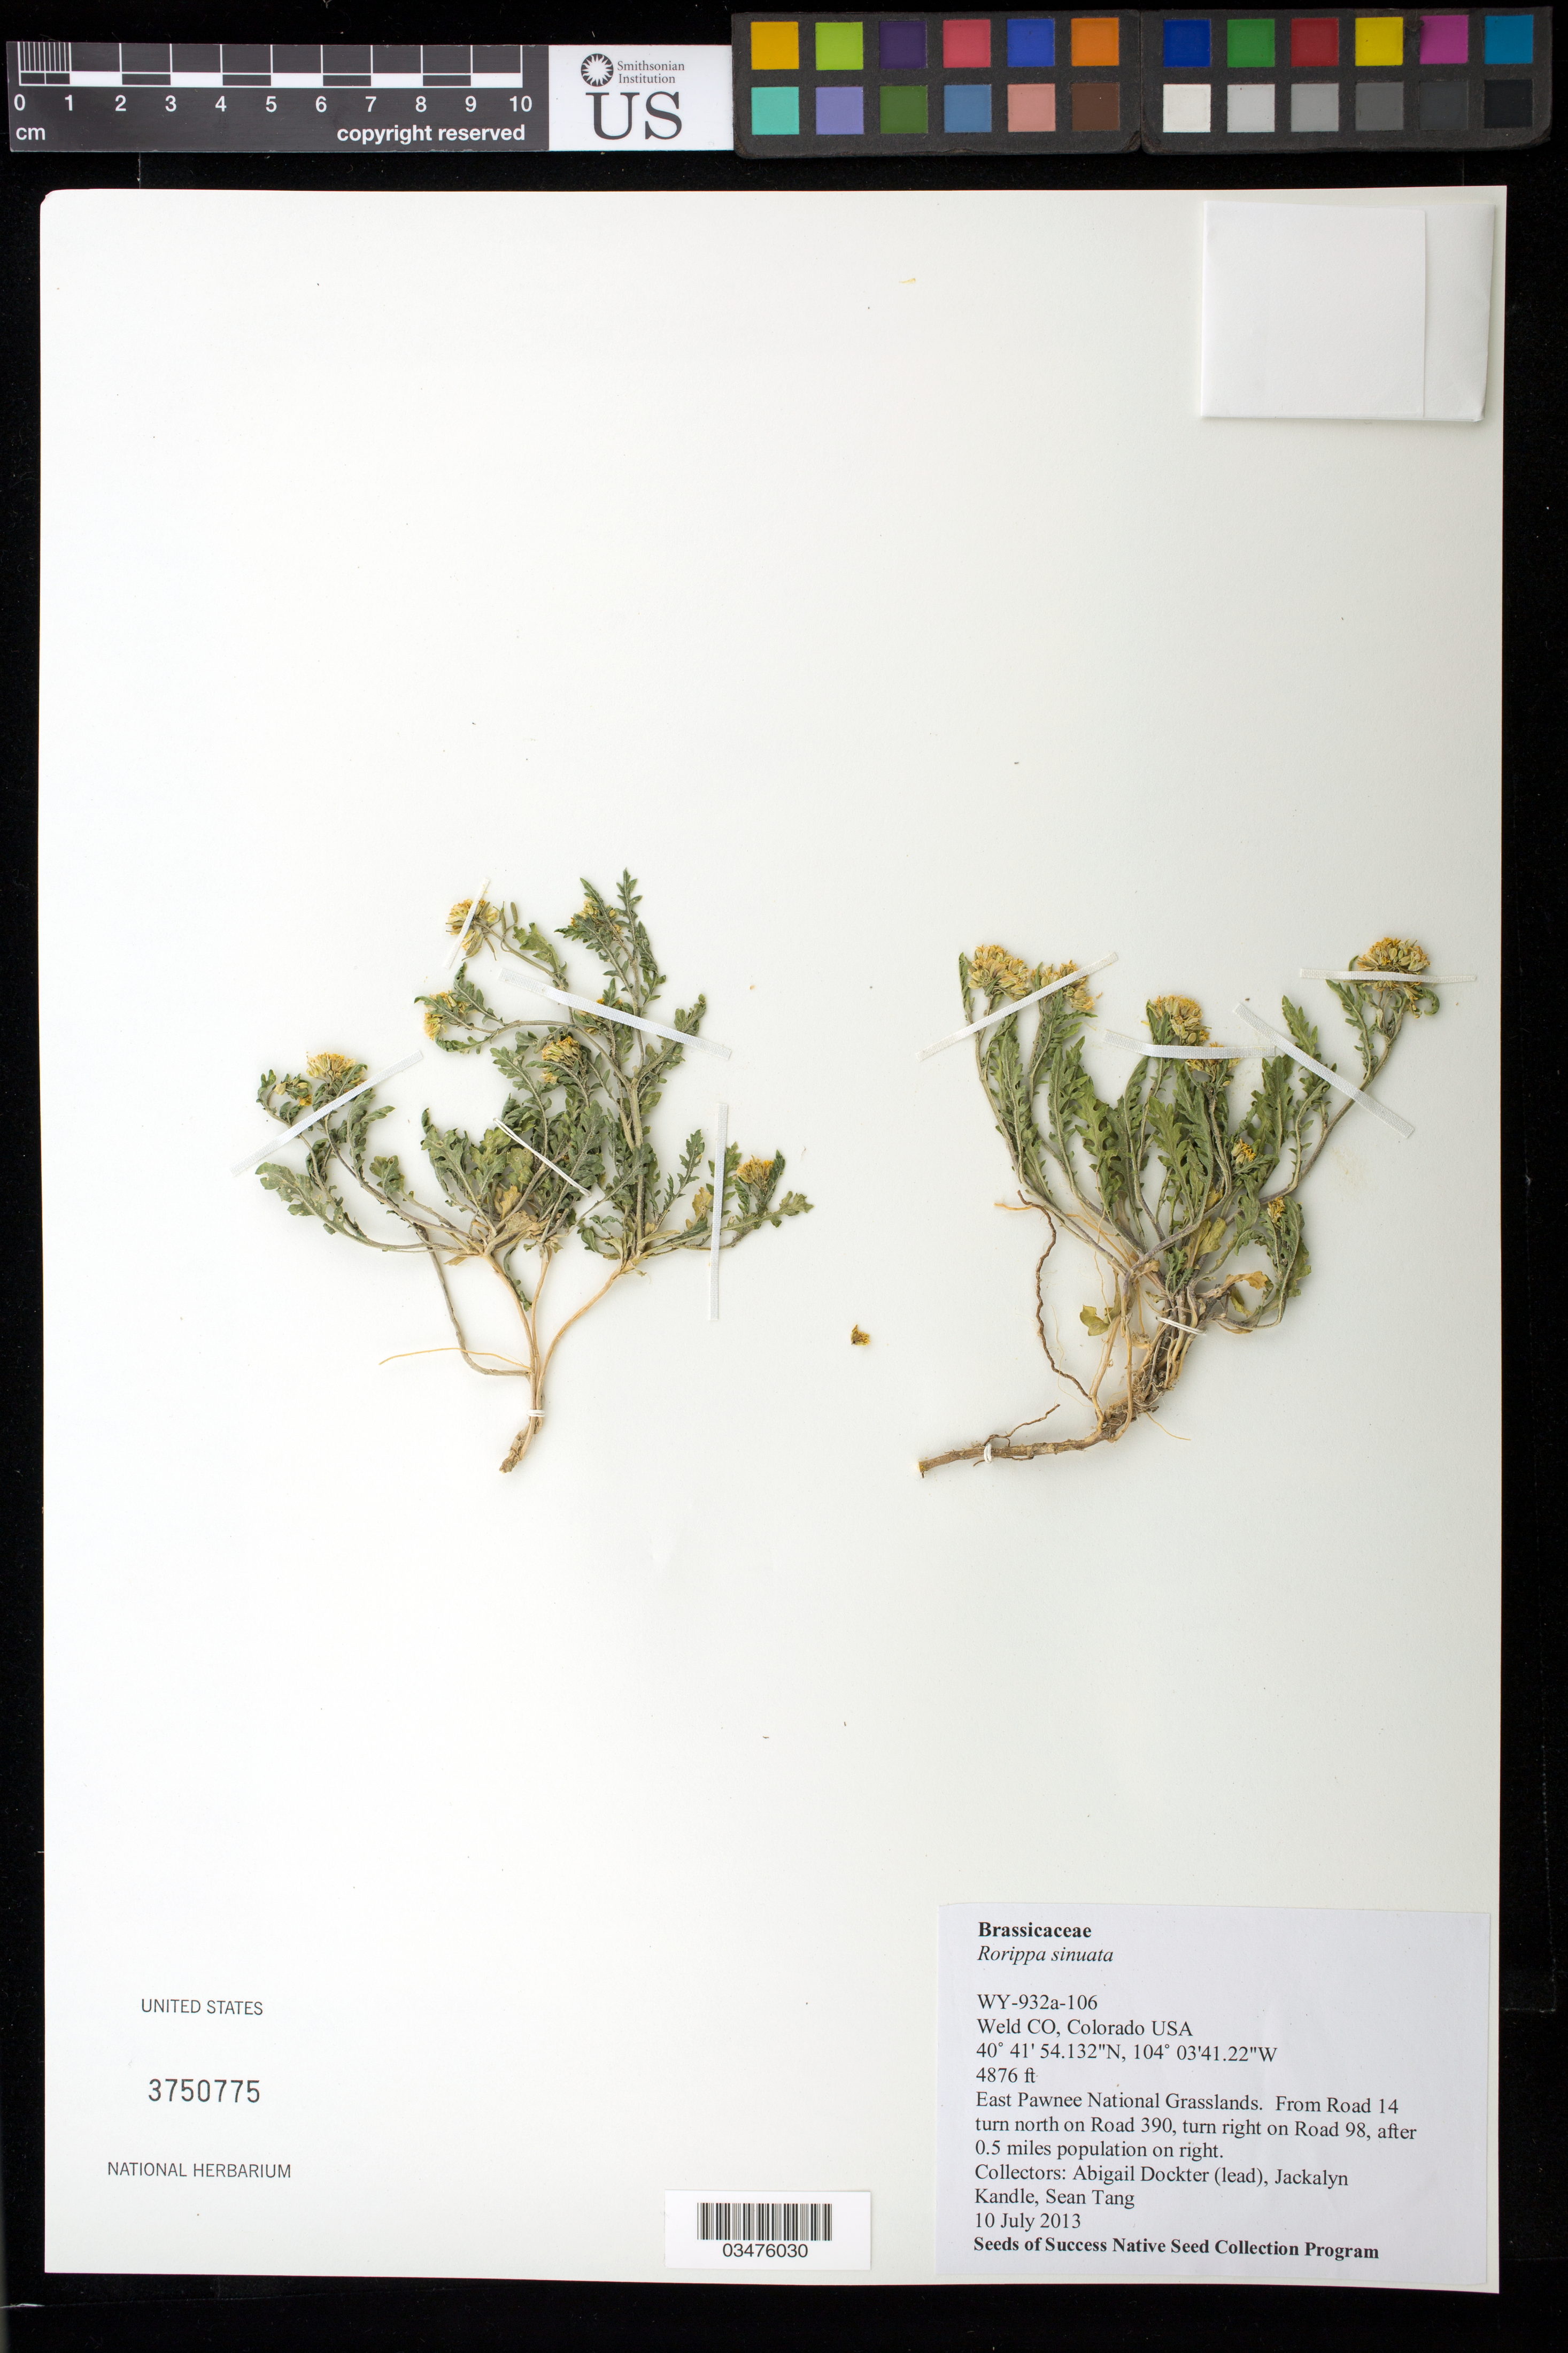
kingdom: Plantae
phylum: Tracheophyta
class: Magnoliopsida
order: Brassicales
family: Brassicaceae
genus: Rorippa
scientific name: Rorippa sinuata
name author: (Nutt.) Hitchc.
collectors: A. Dockter, J. Kandle, S. Tang & S. Tang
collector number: WY932A-106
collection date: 2013-07-10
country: United States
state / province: Colorado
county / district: Weld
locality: East Pawnee National Grasslands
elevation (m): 1486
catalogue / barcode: US 3750775